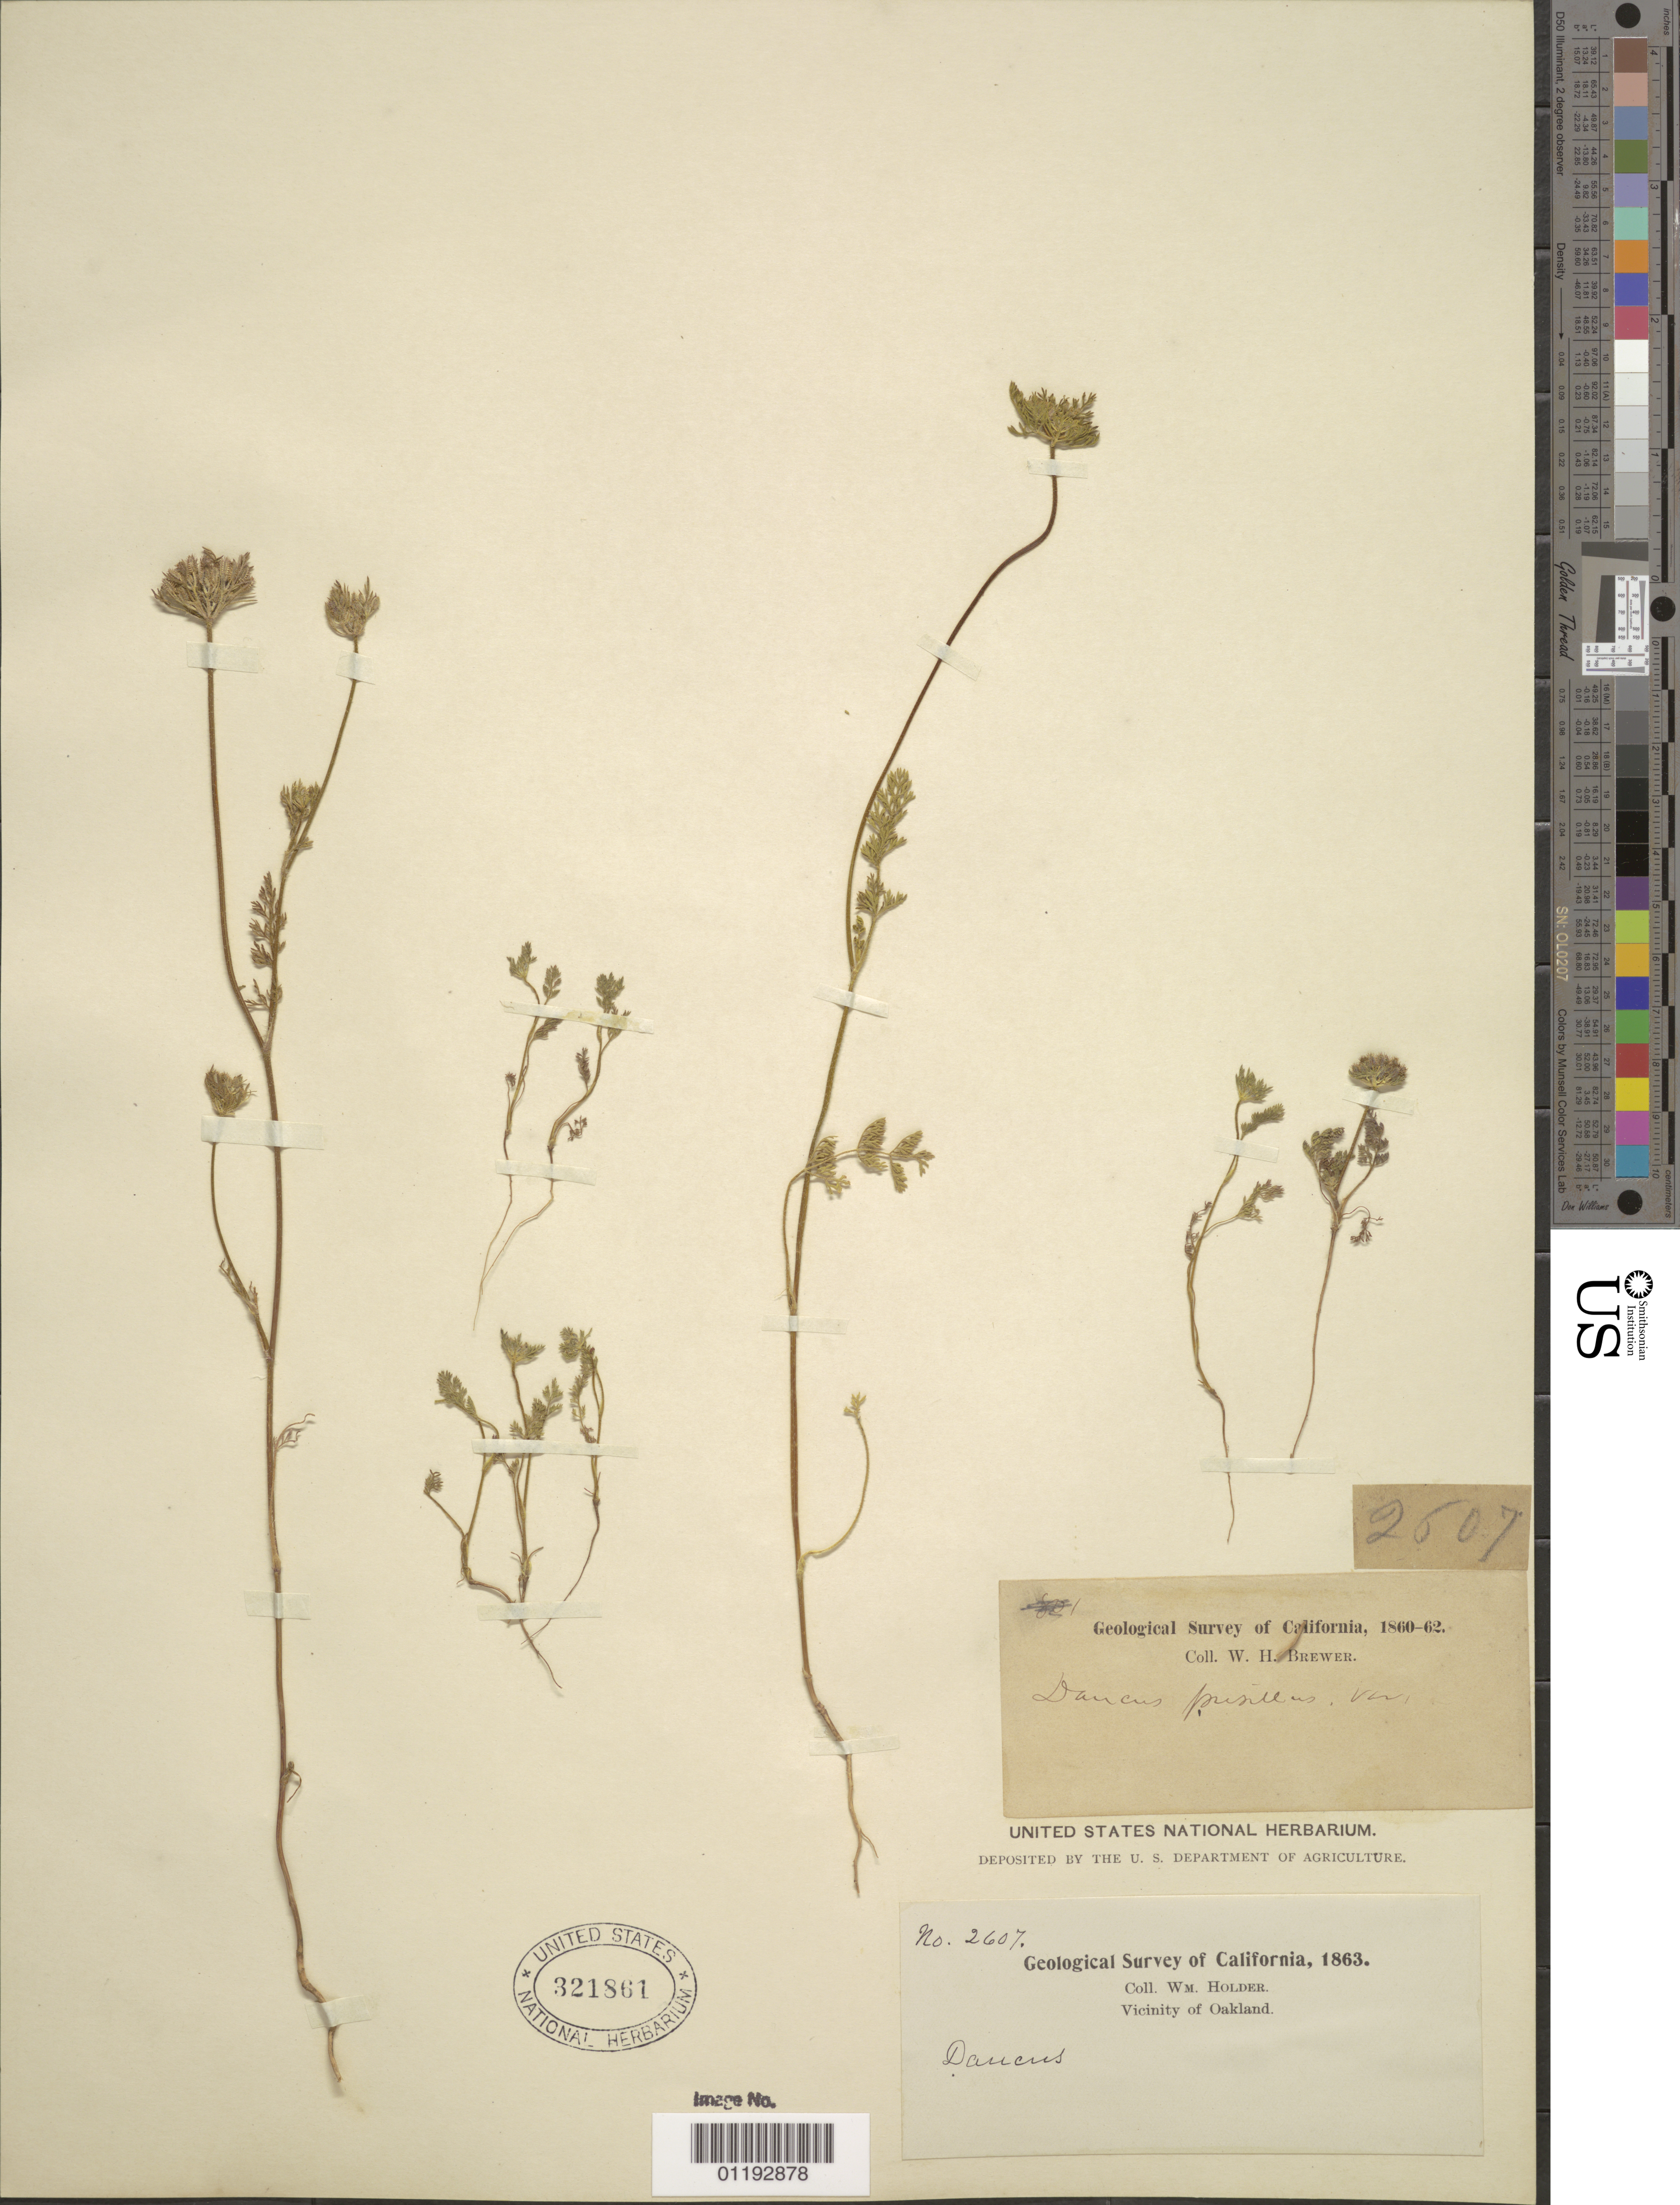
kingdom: Plantae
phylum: Tracheophyta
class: Magnoliopsida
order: Apiales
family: Apiaceae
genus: Daucus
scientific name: Daucus pusillus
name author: Michx.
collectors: W. Holder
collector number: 2607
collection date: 1863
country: United States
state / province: California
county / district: Alameda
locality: Vicinity of Oakland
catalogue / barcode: US 321861